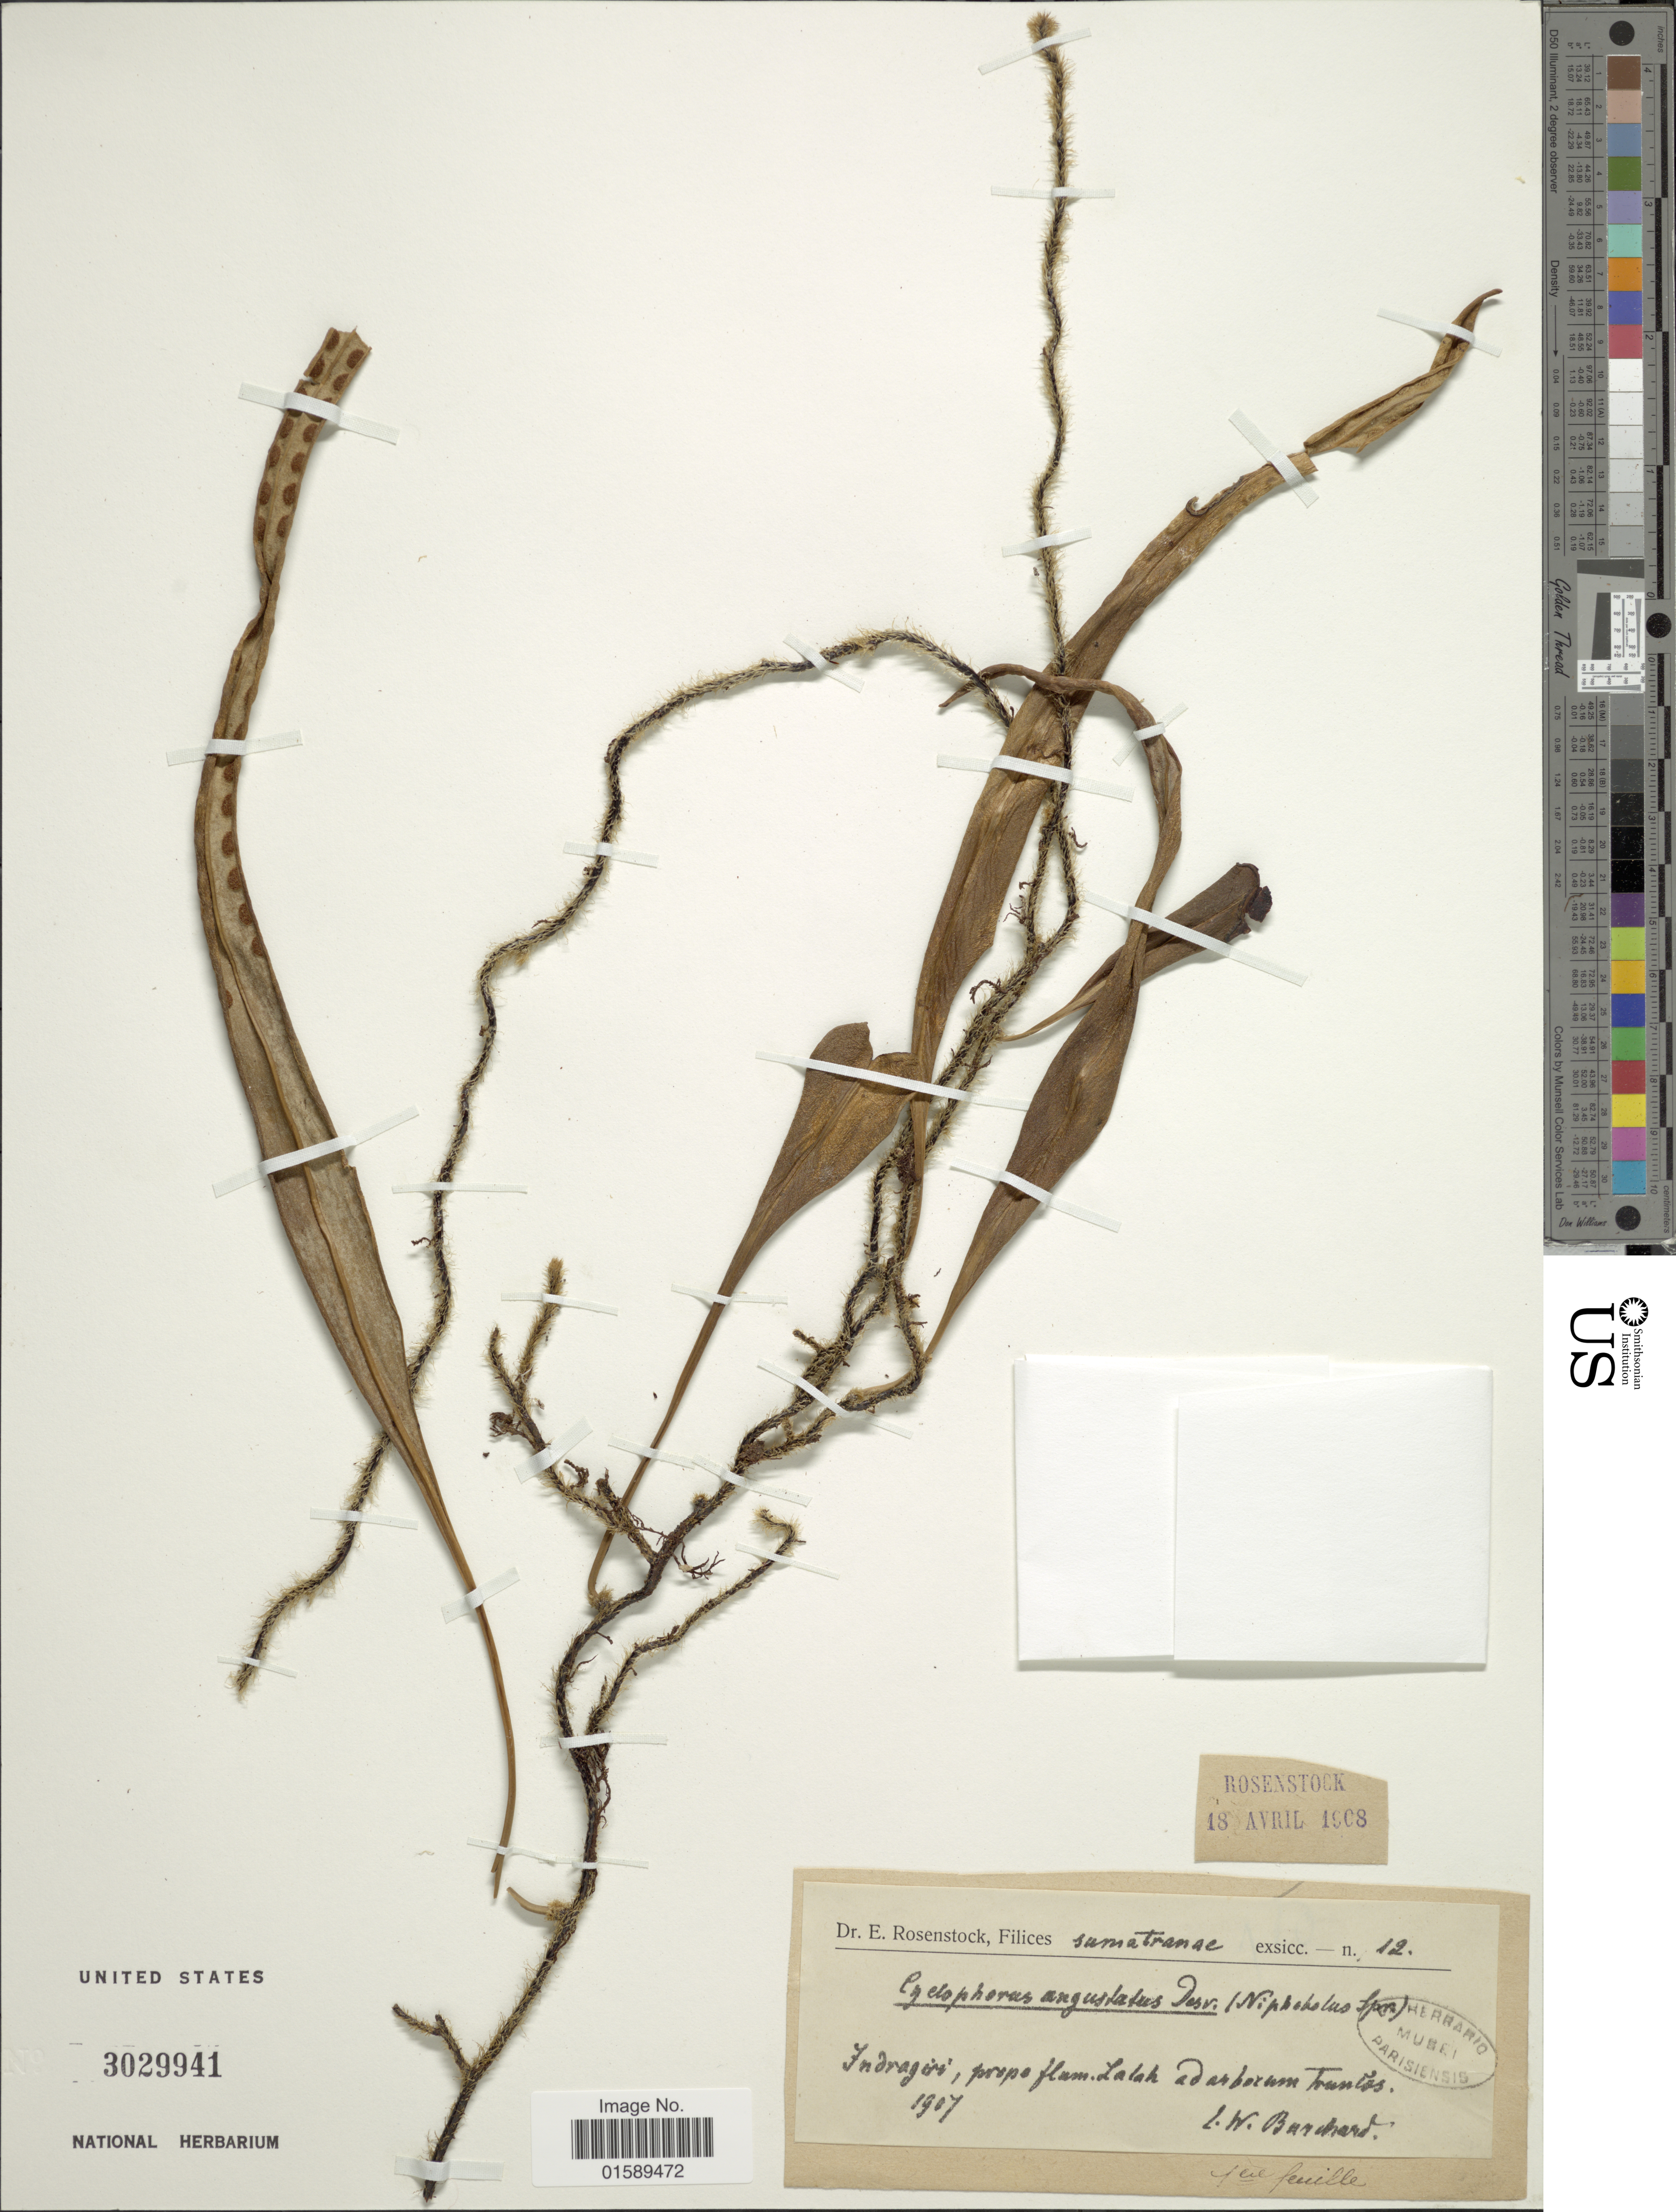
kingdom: Plantae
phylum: Tracheophyta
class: Polypodiopsida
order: Polypodiales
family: Polypodiaceae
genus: Pyrrosia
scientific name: Pyrrosia angustata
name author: (Sw.) Ching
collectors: W. Burchard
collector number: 12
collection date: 1907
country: Indonesia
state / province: Sumatra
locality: Sumatarae, Indrago, prope flam. Zalah adarborum Trunks. [interpreted]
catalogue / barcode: US 3029941